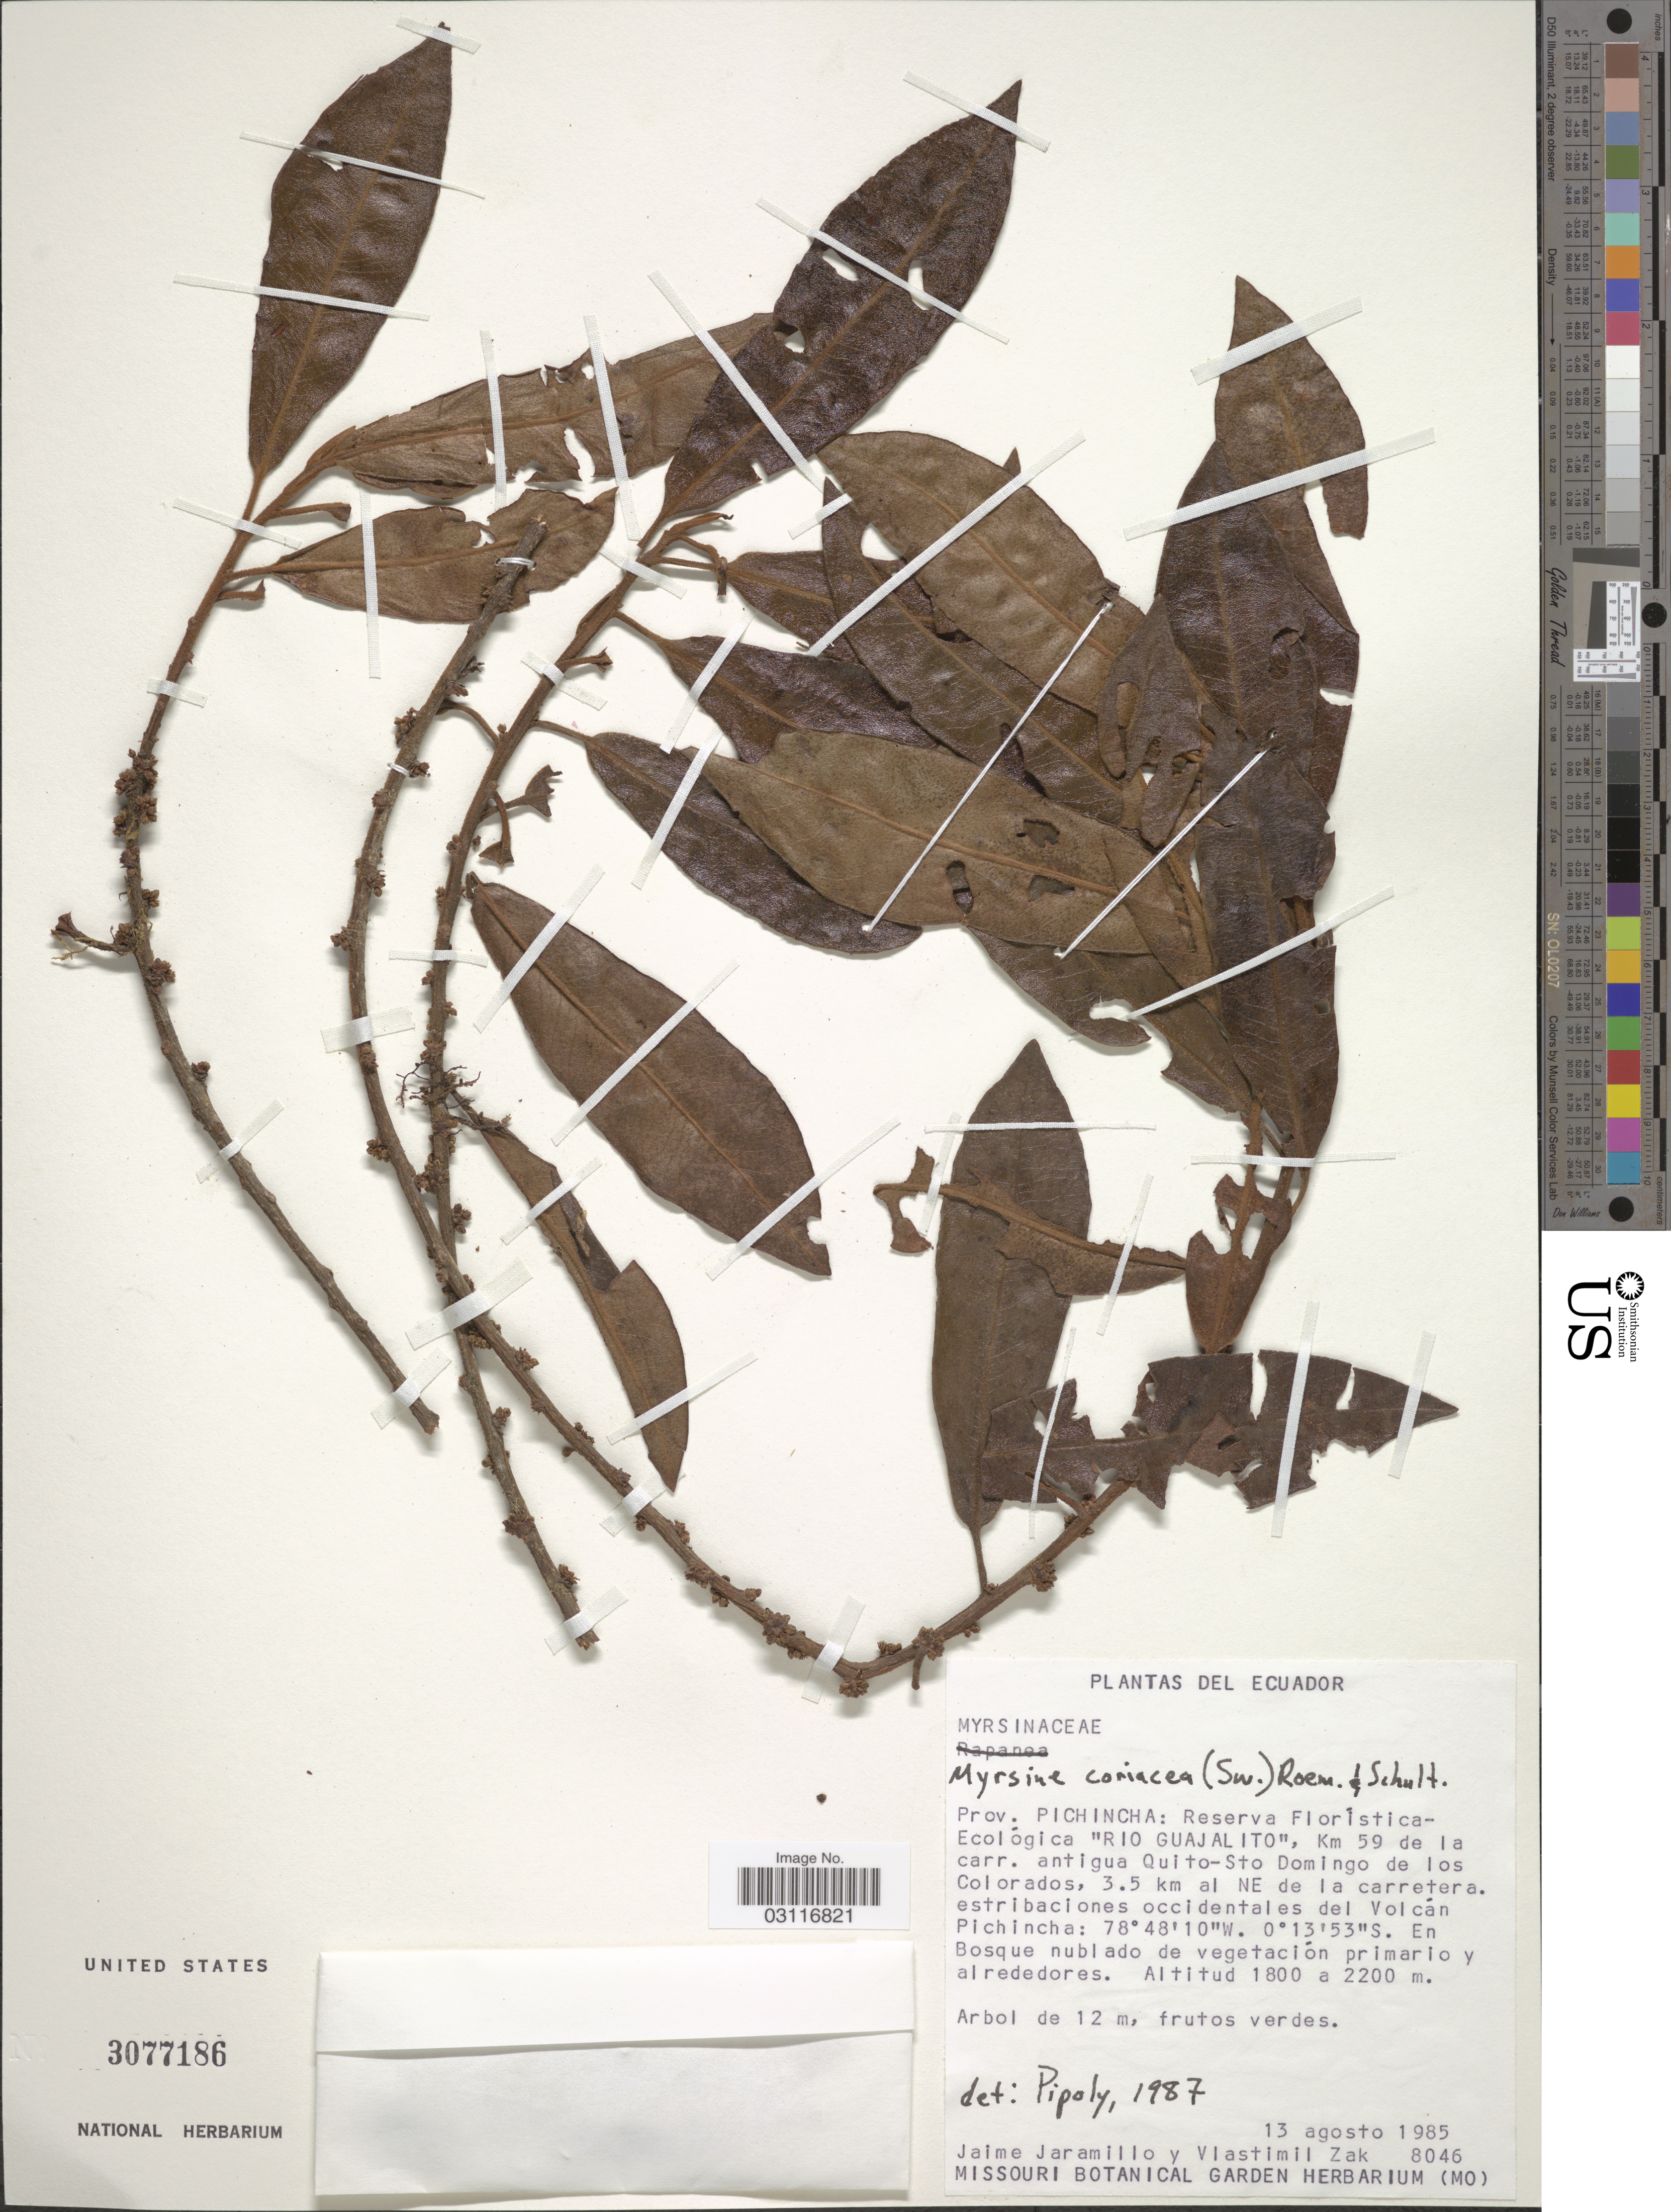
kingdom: Plantae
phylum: Tracheophyta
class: Magnoliopsida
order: Ericales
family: Primulaceae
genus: Myrsine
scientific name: Myrsine coriacea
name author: (Sw.) R. Br. ex Roem. & Schult.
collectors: J. Jaramillo & V. Zak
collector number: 8046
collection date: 1985-08-13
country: Ecuador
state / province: Pichincha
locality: Reserva Florística-Ecológica "Rio Guajalito", Km 59 de la carr. antigua Quito-Sto Domingo de los Colorados, 3.5 km al NE de la carretera. Estribaciones occidentales del Volcán Pichincha.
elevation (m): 1800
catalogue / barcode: US 3077186